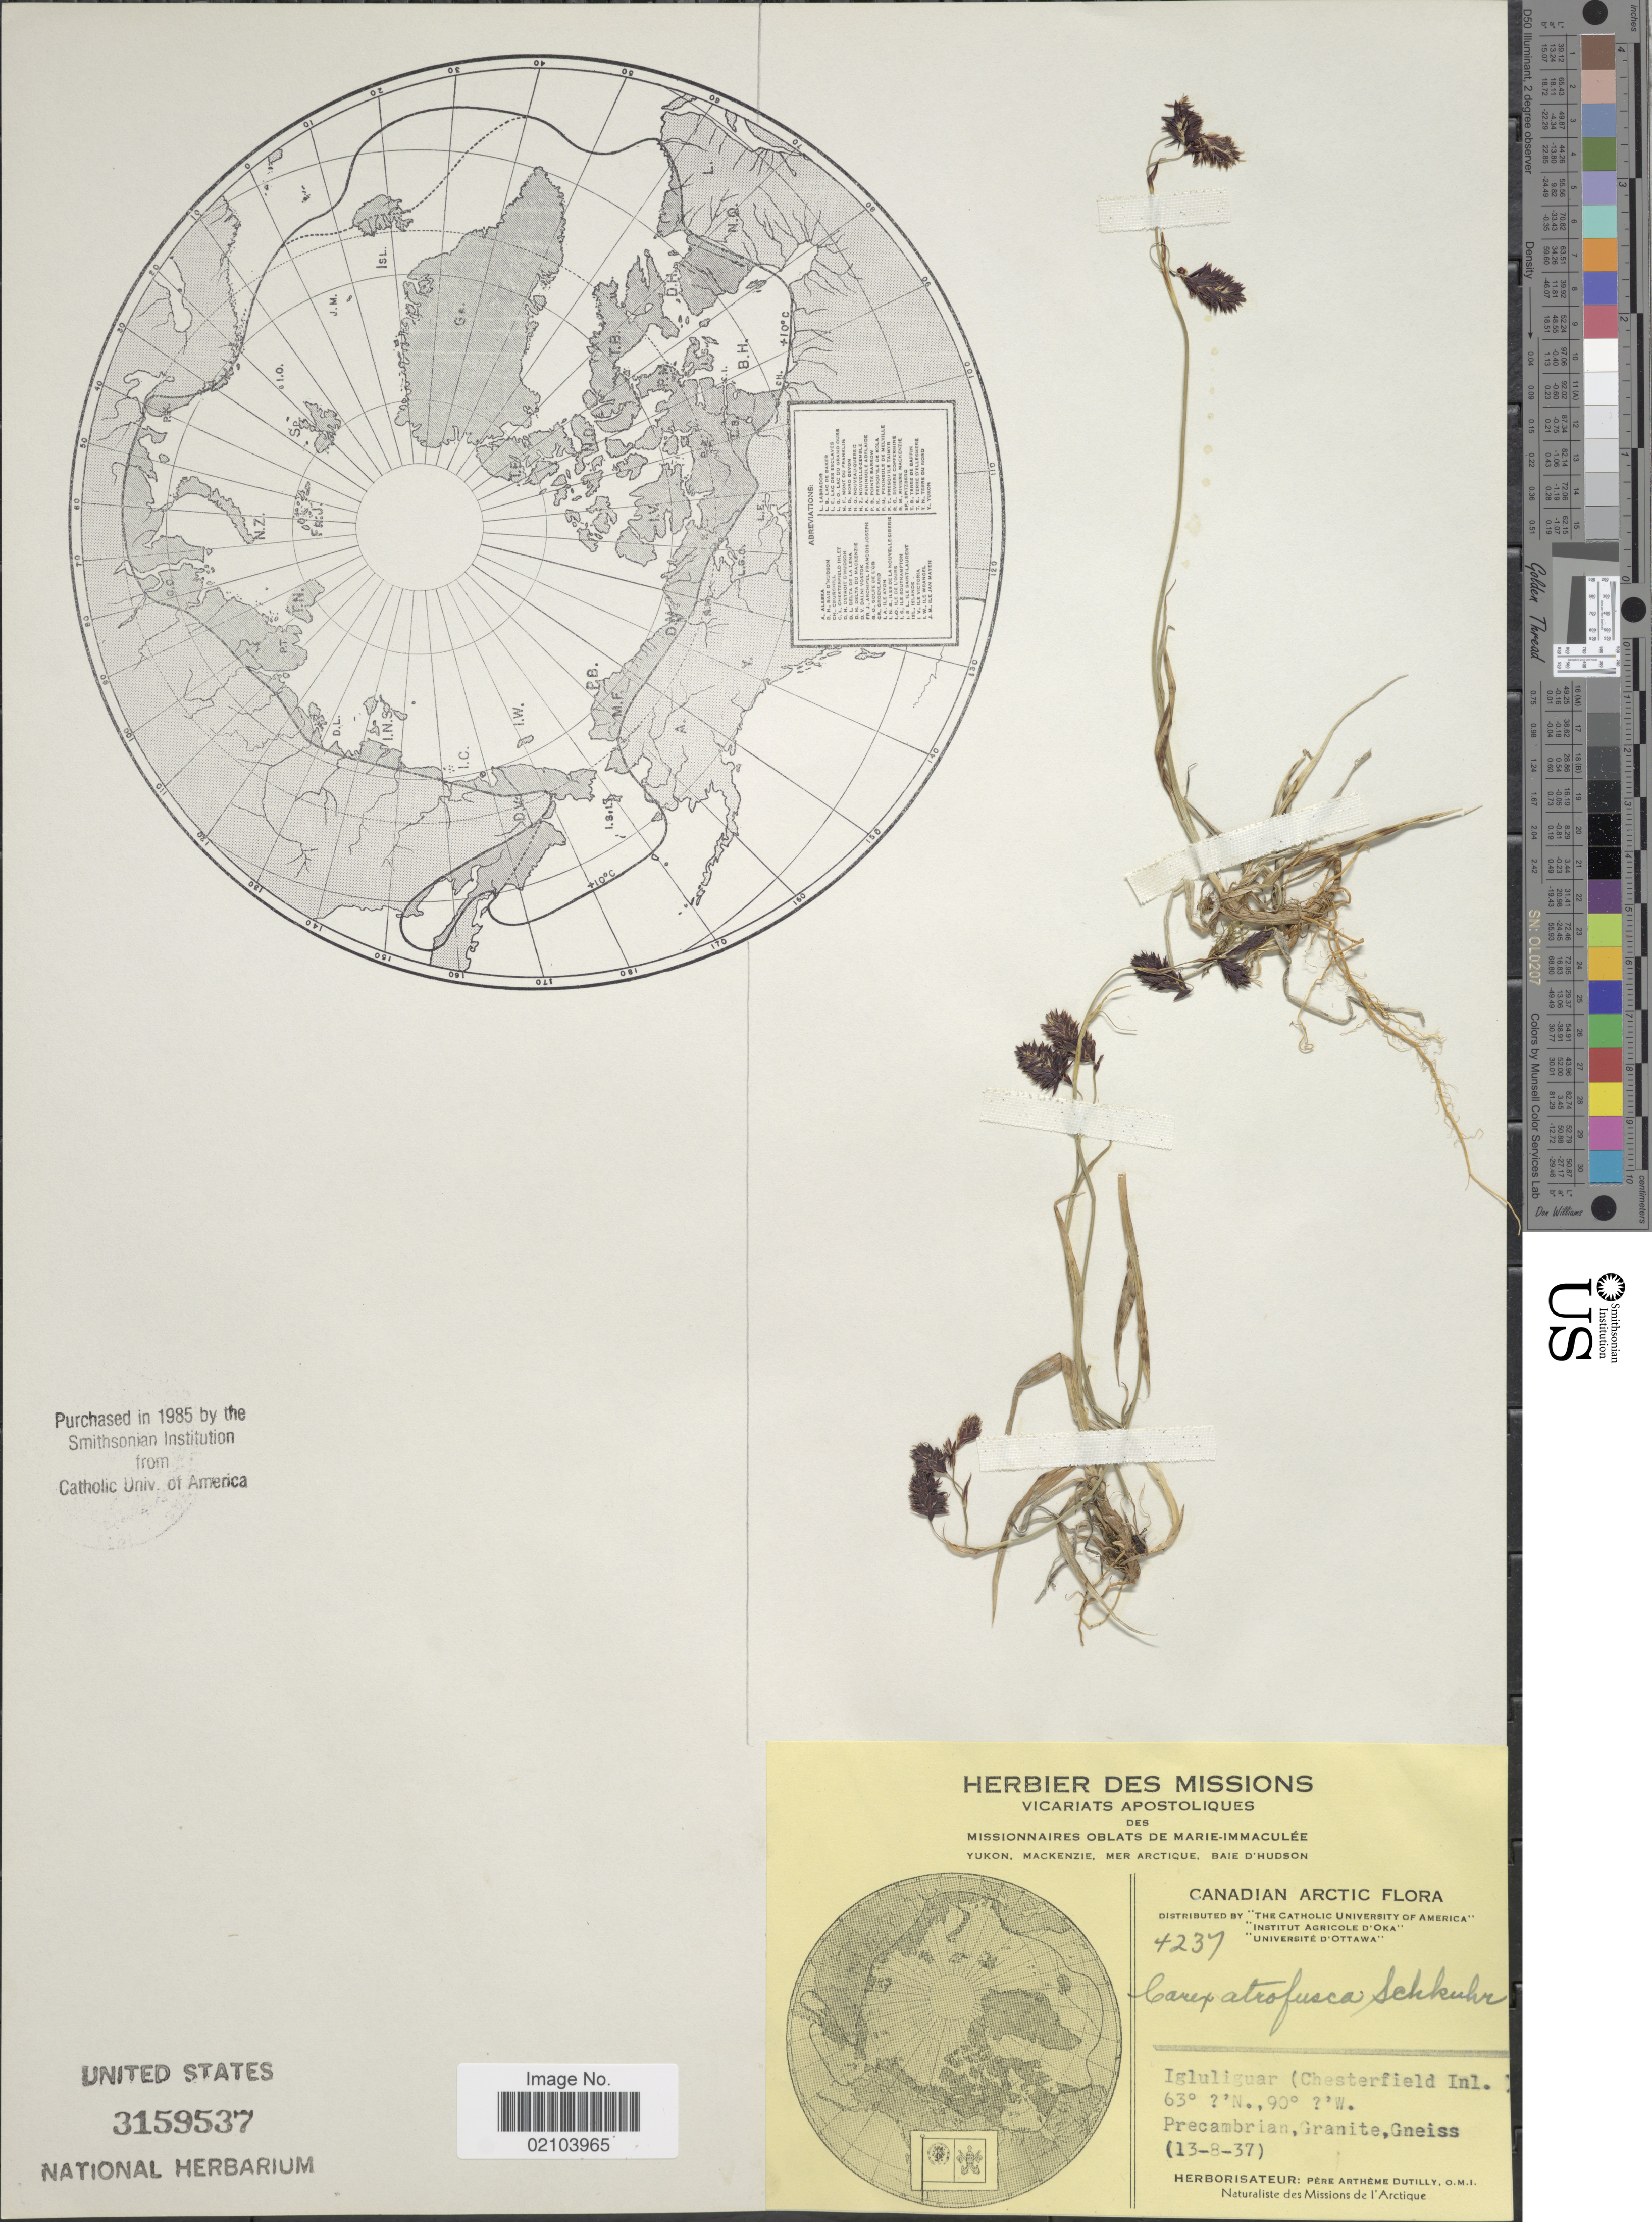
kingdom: Plantae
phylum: Tracheophyta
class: Liliopsida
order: Poales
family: Cyperaceae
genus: Carex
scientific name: Carex atrofusca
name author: Schkuhr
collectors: P. Dutilly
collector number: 4237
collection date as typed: Transcribed d/m/y: 13/8/37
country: Canada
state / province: Nunavut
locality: Canadian Arctic. Igluliguar (Chesterfield Inl.)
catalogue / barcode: US 3159537